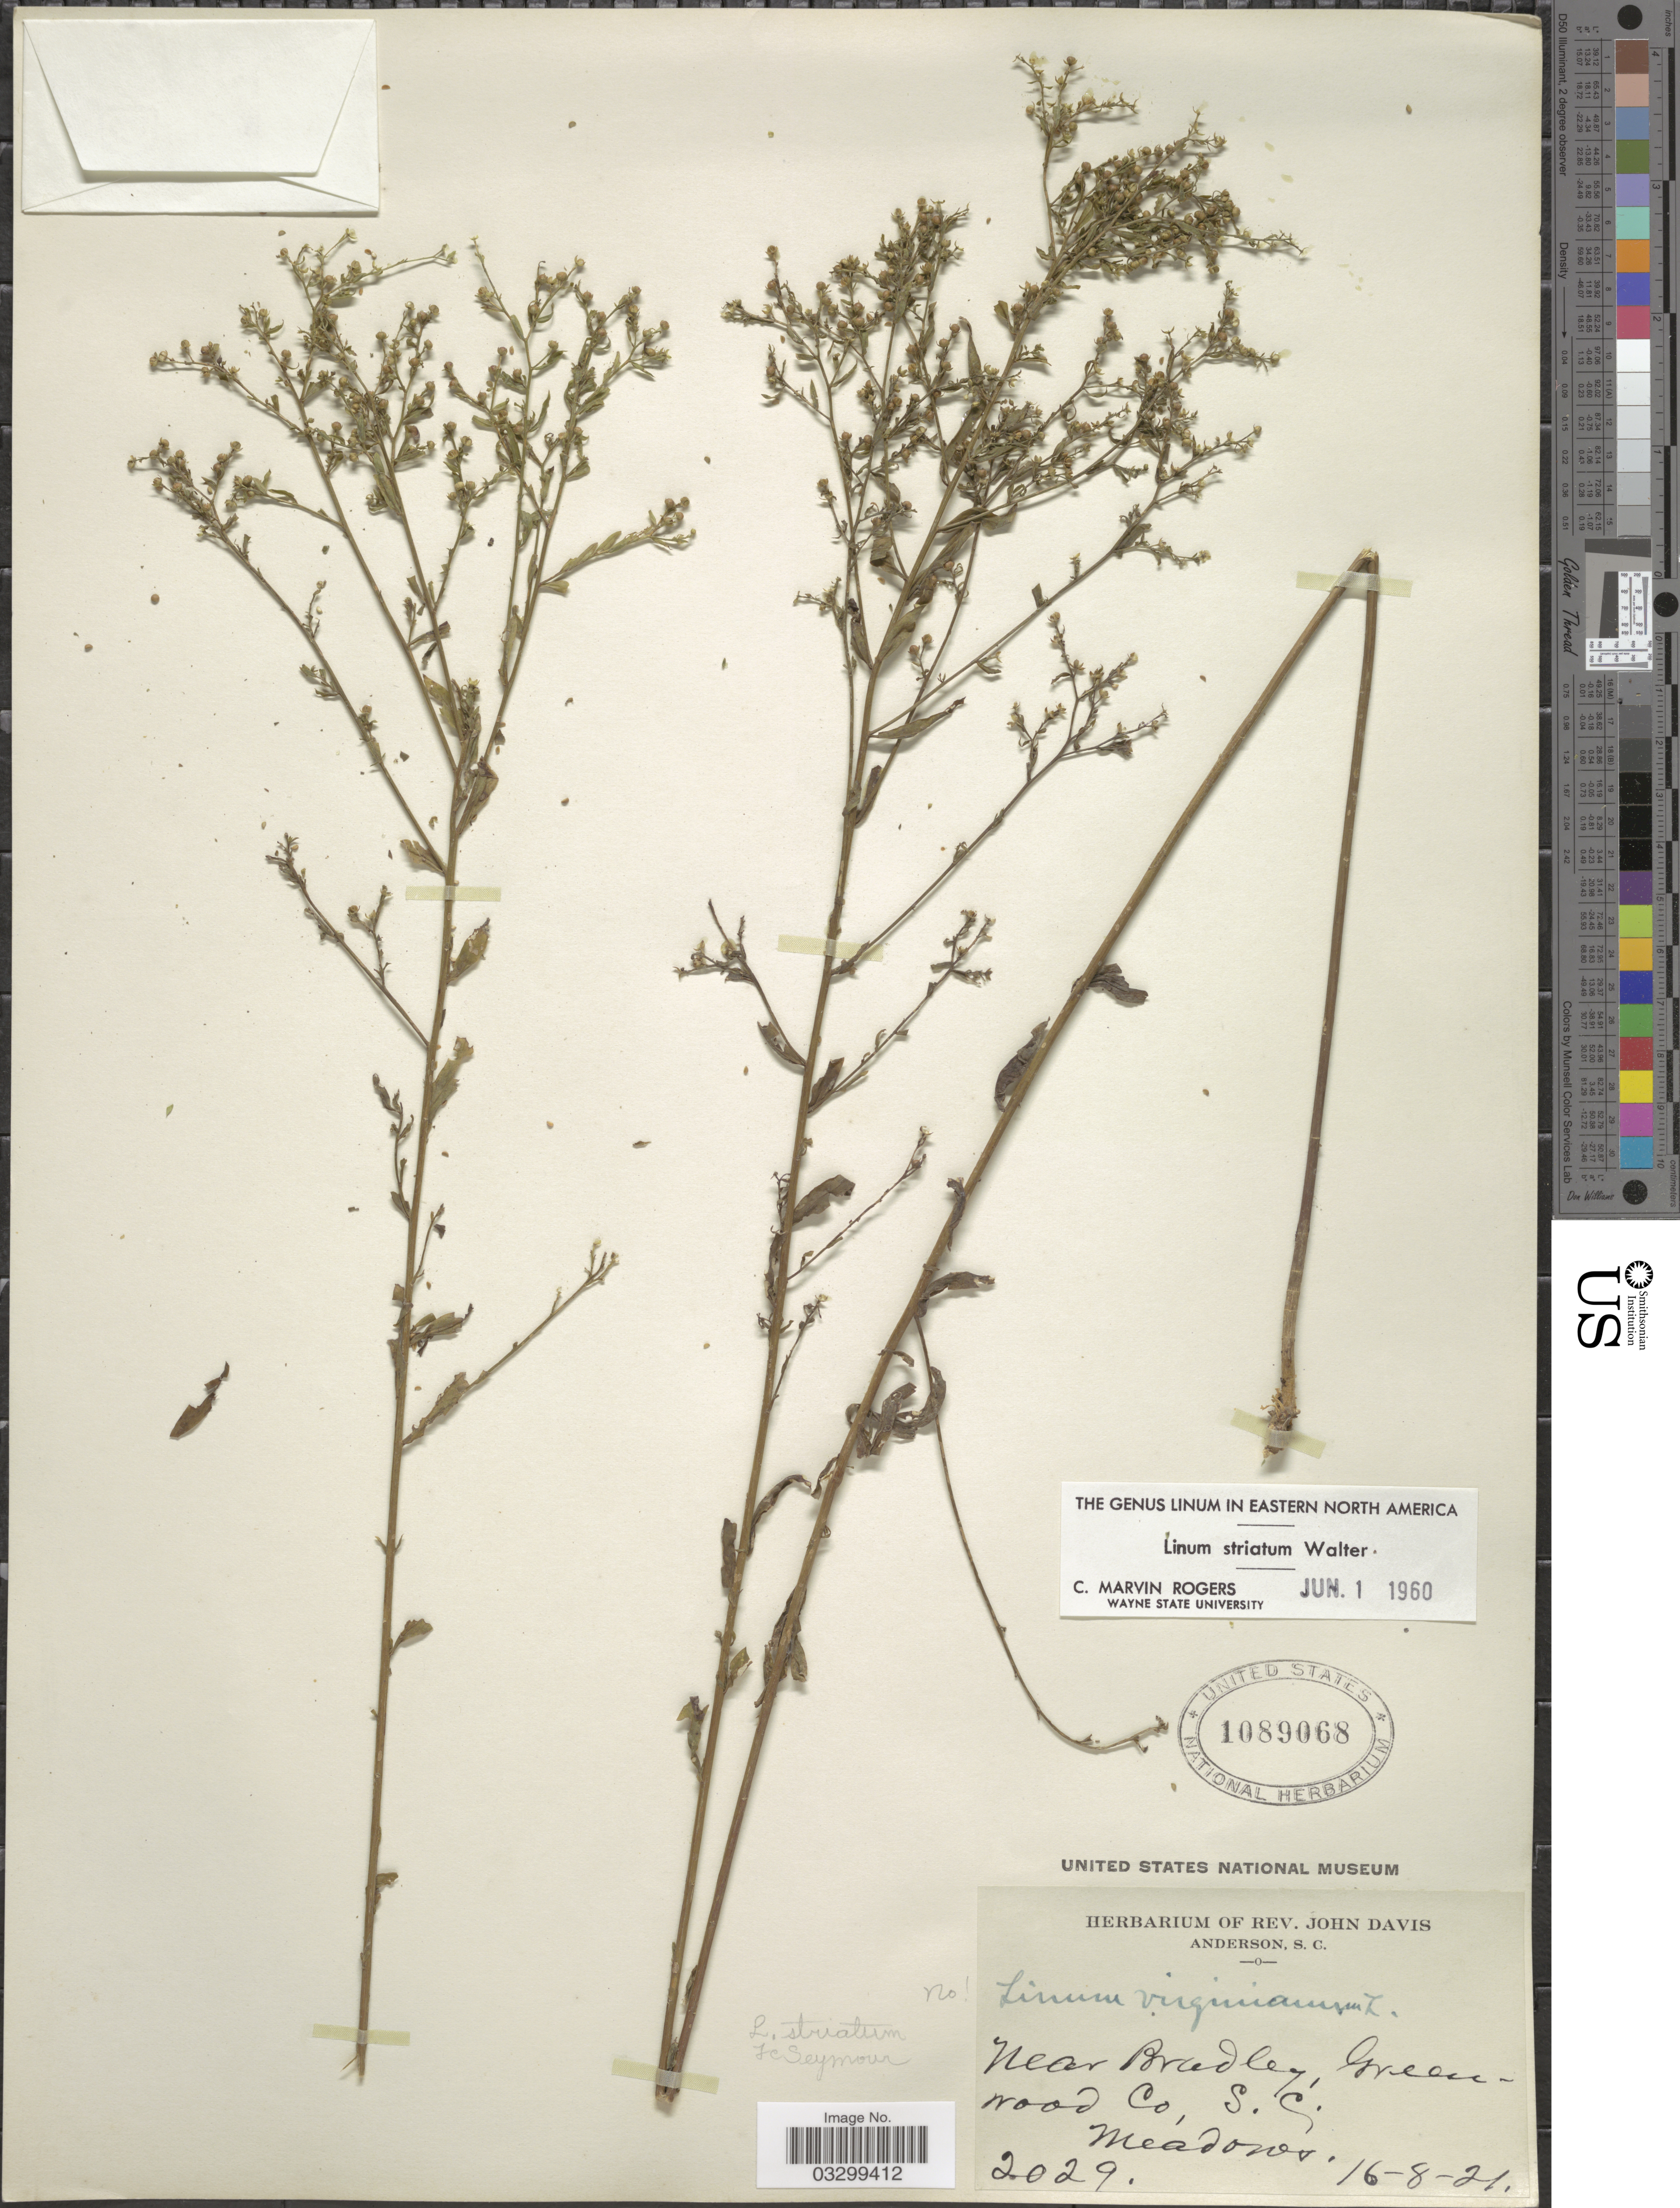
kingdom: Plantae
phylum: Tracheophyta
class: Magnoliopsida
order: Malpighiales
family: Linaceae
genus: Linum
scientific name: Linum striatum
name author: Walter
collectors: ex herb. Rev. John Davis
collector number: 2029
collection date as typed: Transcribed d/m/y: 16/8/21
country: United States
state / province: South Carolina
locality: Near Bradley, Greenwood Co.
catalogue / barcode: US 1089068